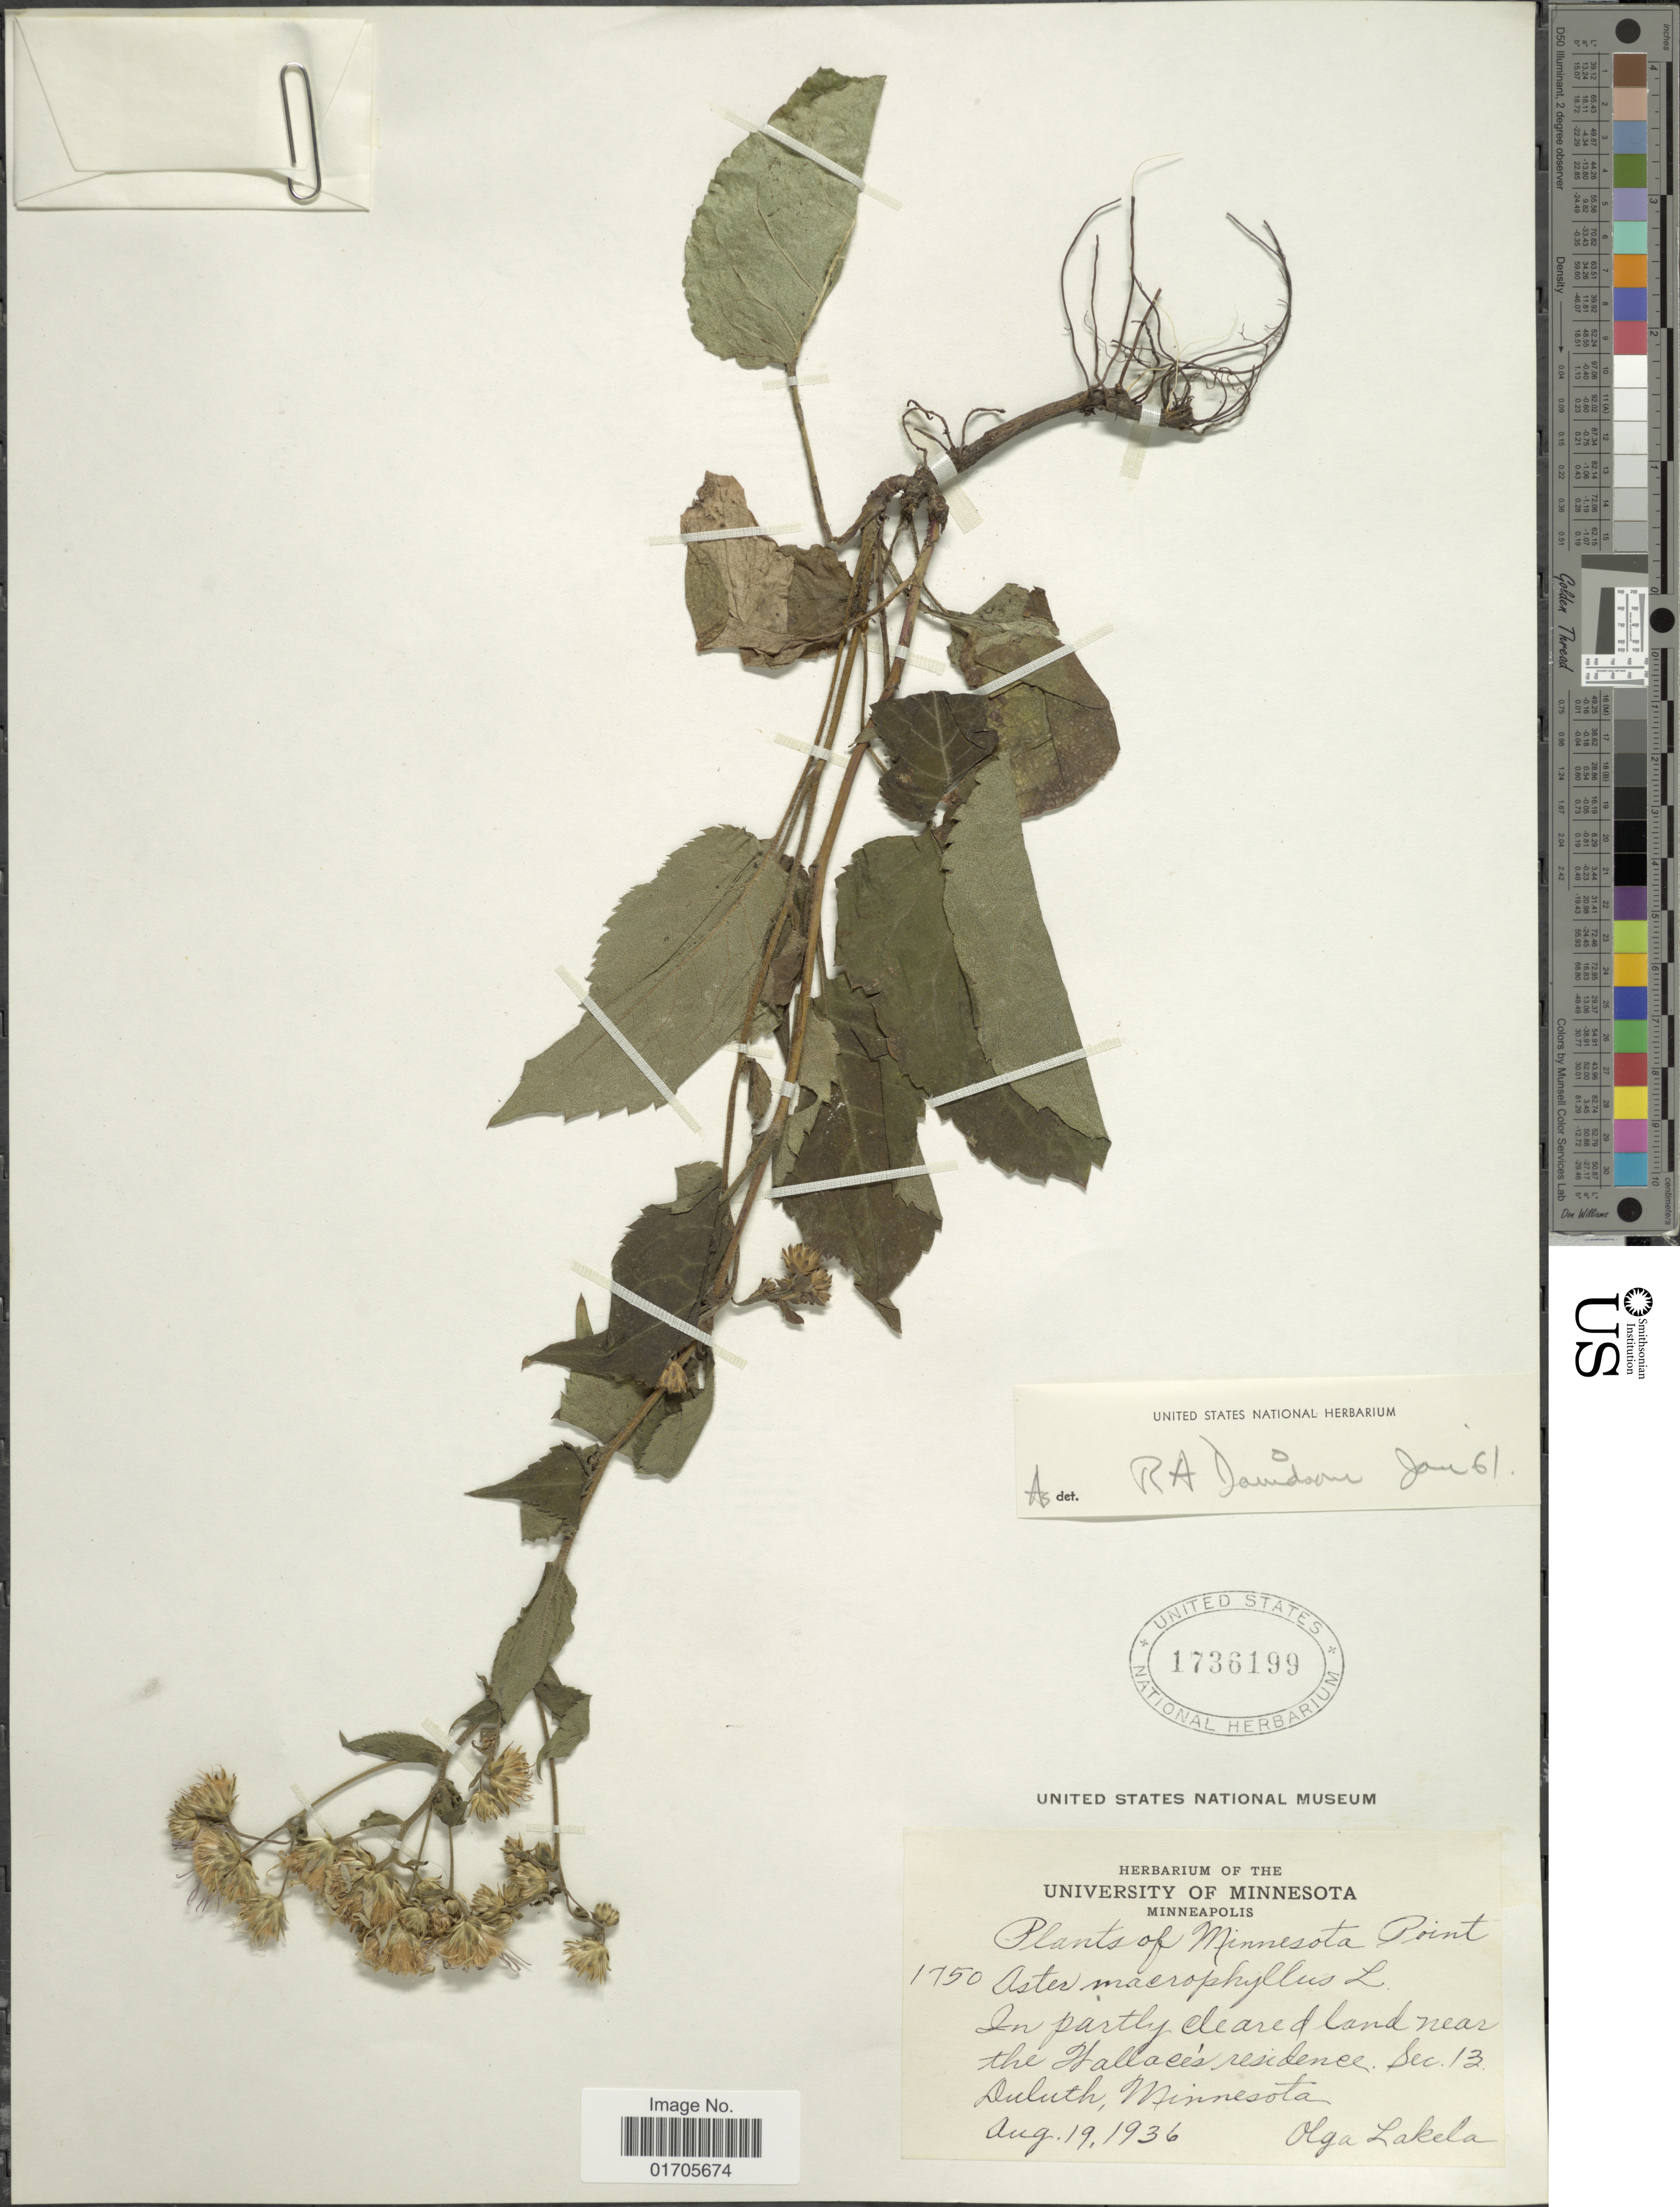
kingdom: Plantae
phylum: Tracheophyta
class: Magnoliopsida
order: Asterales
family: Asteraceae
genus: Eurybia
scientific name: Eurybia macrophylla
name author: (L.) Cass.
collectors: O. K. Lakela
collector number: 1750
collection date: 1936-08-19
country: United States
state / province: Minnesota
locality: In partly cleared land near the Hallace's residence. Sec. 13. Duluth, Minnesota.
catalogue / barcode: US 1736199